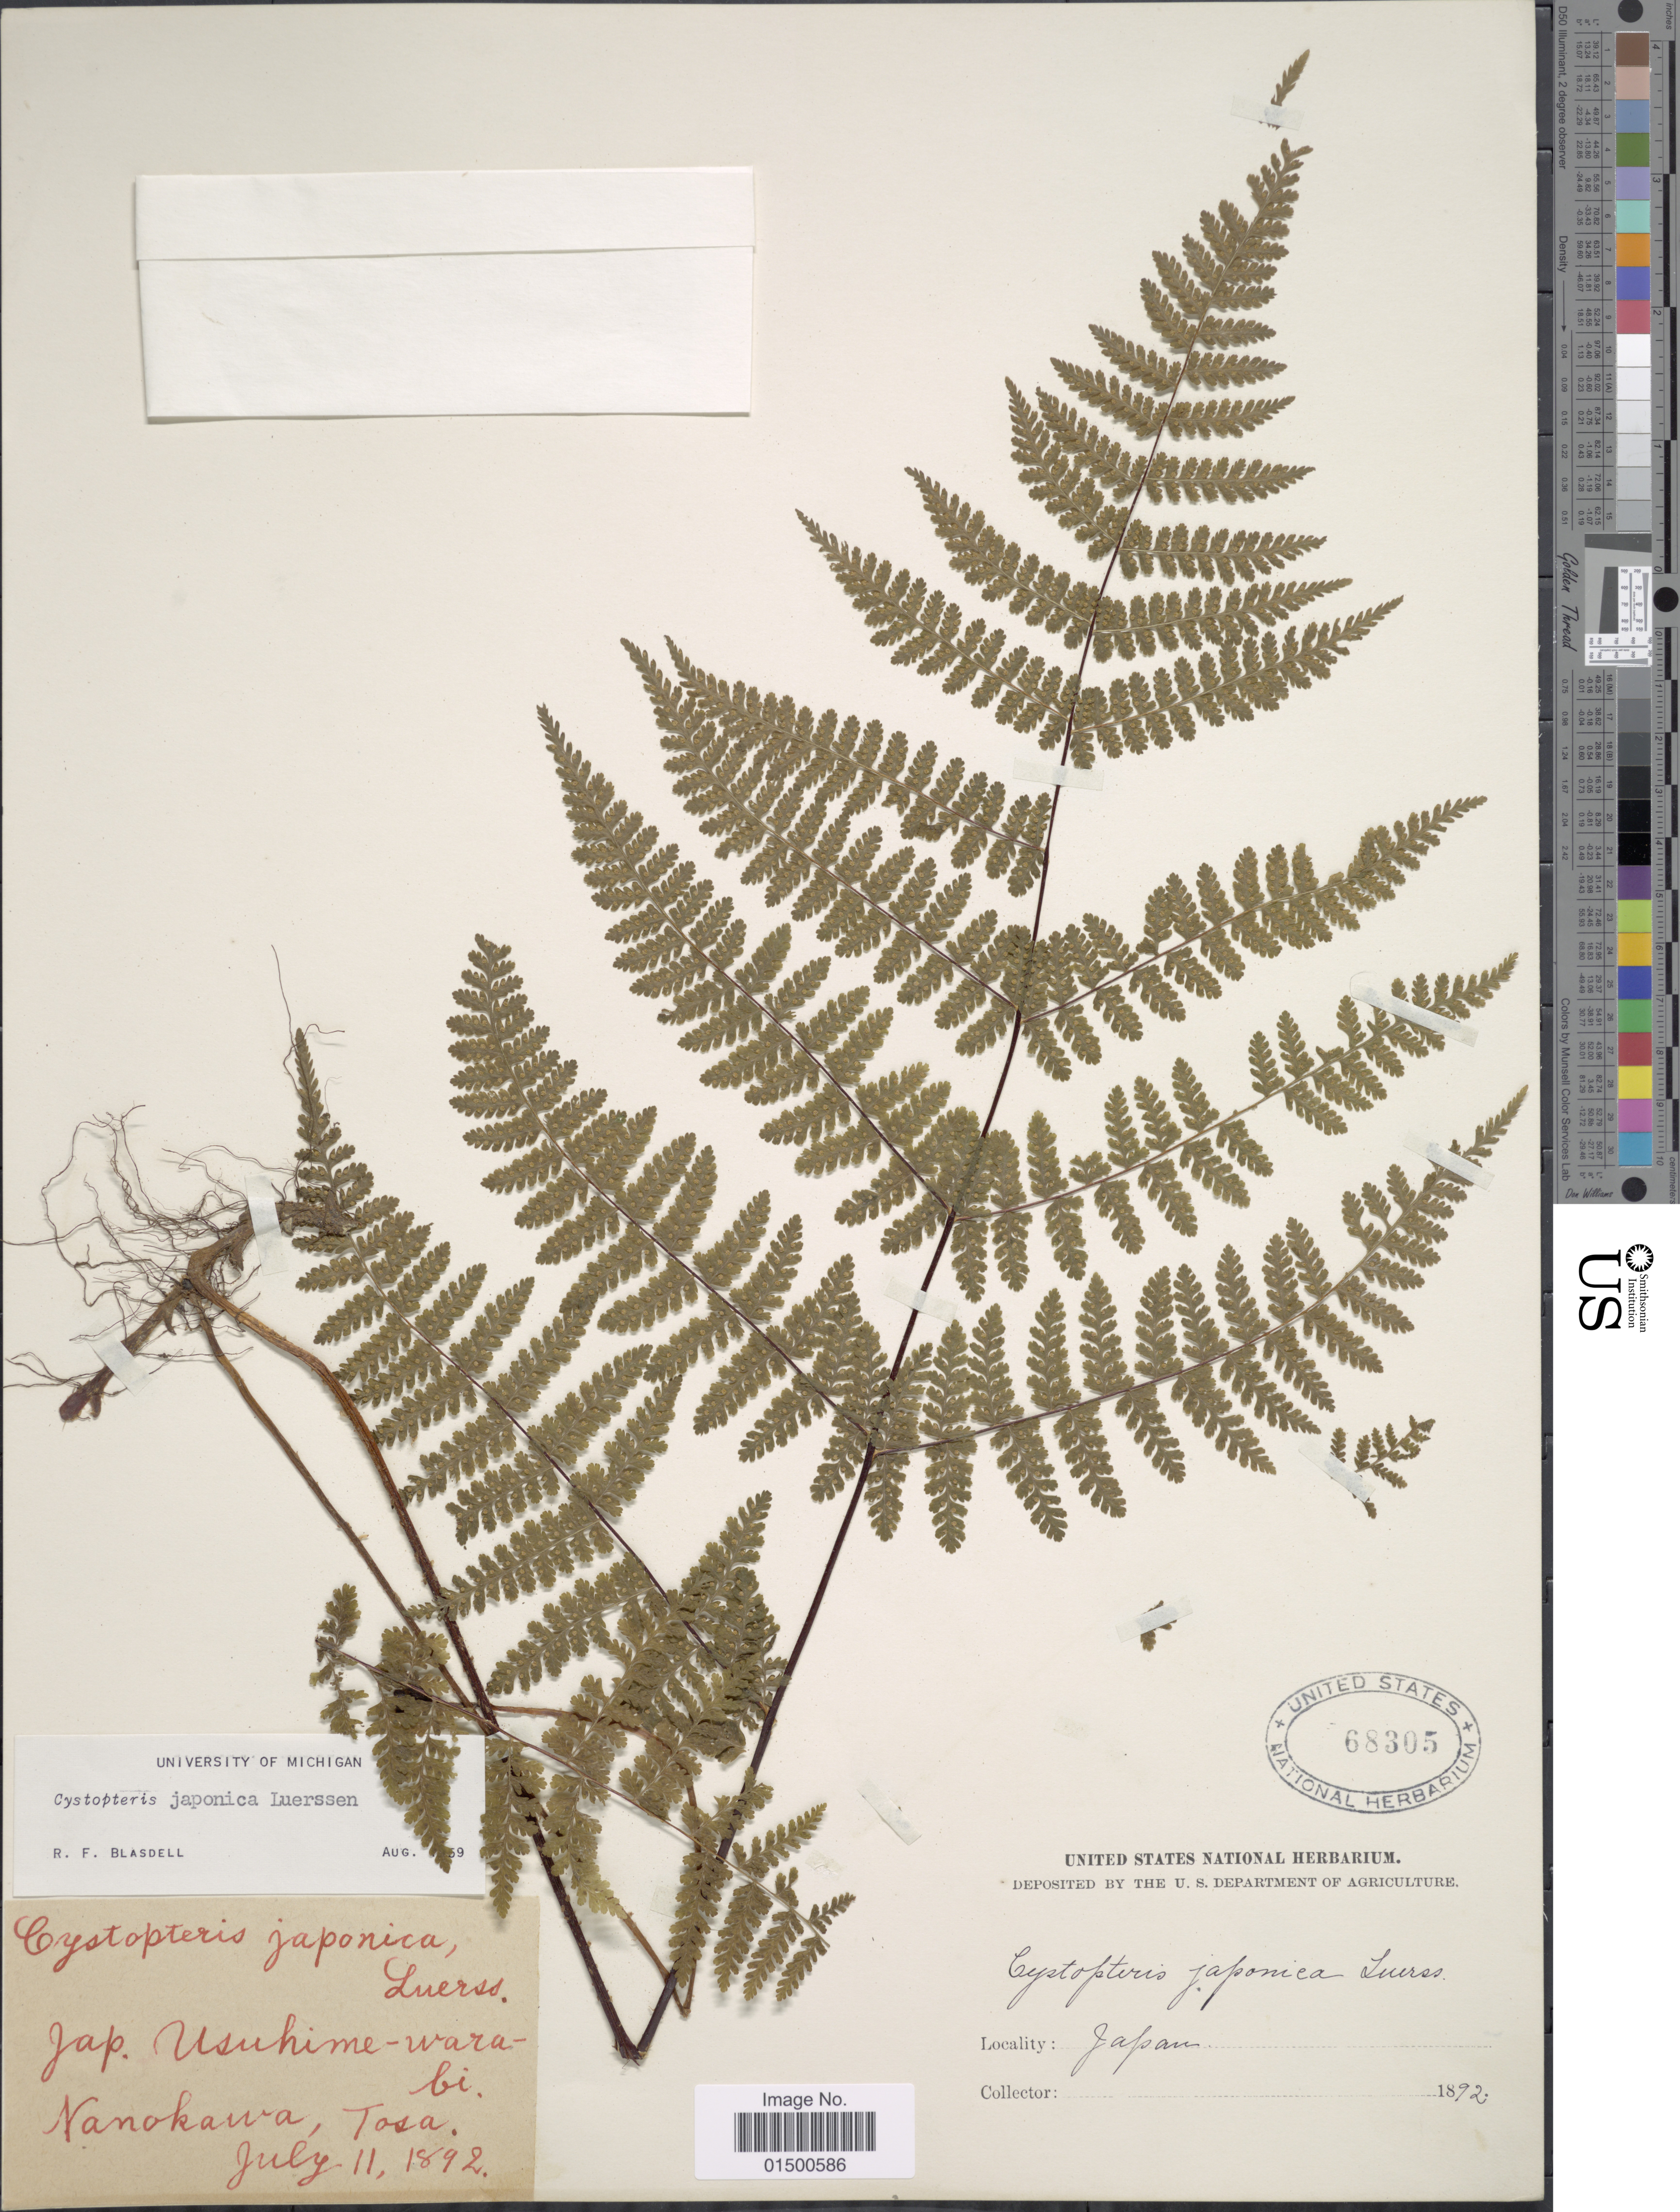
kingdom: Plantae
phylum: Tracheophyta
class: Polypodiopsida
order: Polypodiales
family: Cystopteridaceae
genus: Acystopteris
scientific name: Acystopteris japonica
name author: (Luerss.) K.M. Nakai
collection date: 1892-07-11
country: Japan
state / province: Koti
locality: Nanokawa, Tosa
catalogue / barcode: US 68305